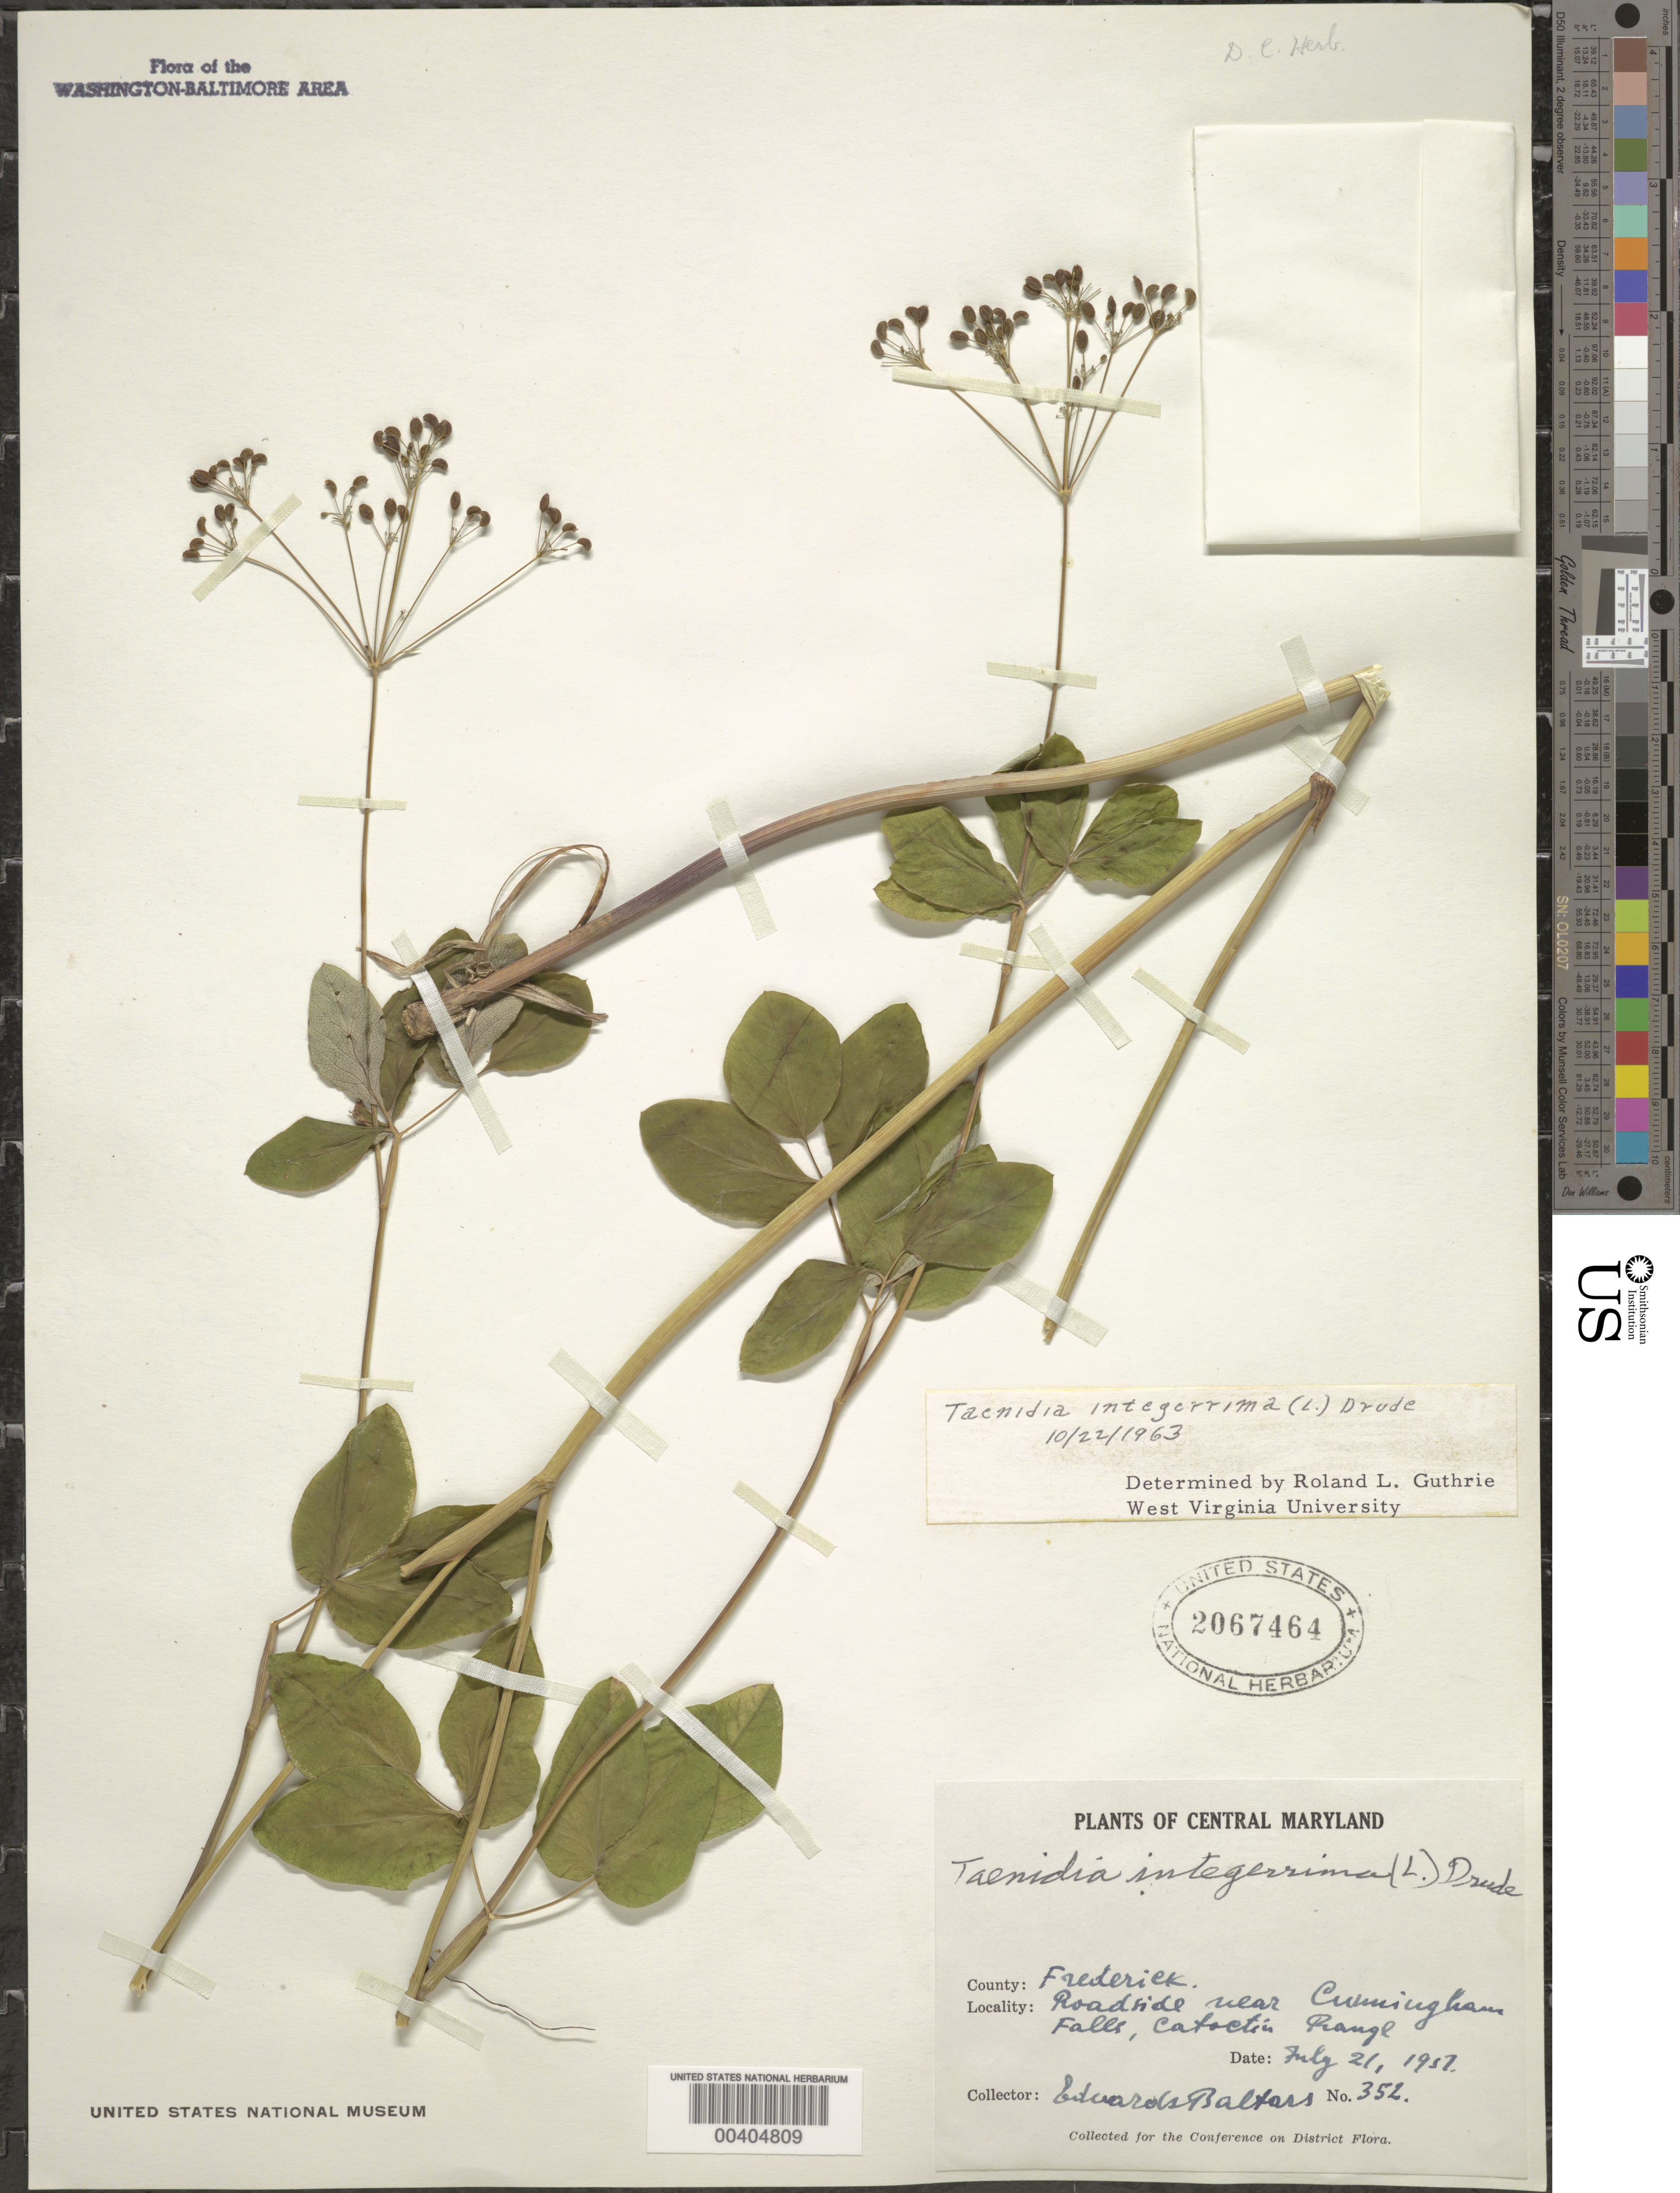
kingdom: Plantae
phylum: Tracheophyta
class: Magnoliopsida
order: Apiales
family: Apiaceae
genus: Taenidia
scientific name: Taenidia integerrima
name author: (L.) Drude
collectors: E. Baltars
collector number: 352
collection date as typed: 21 Jul 1951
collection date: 1951-07-21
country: United States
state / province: Maryland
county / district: Frederick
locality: Cunningham Falls, Catoctin Range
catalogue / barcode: US 2067464